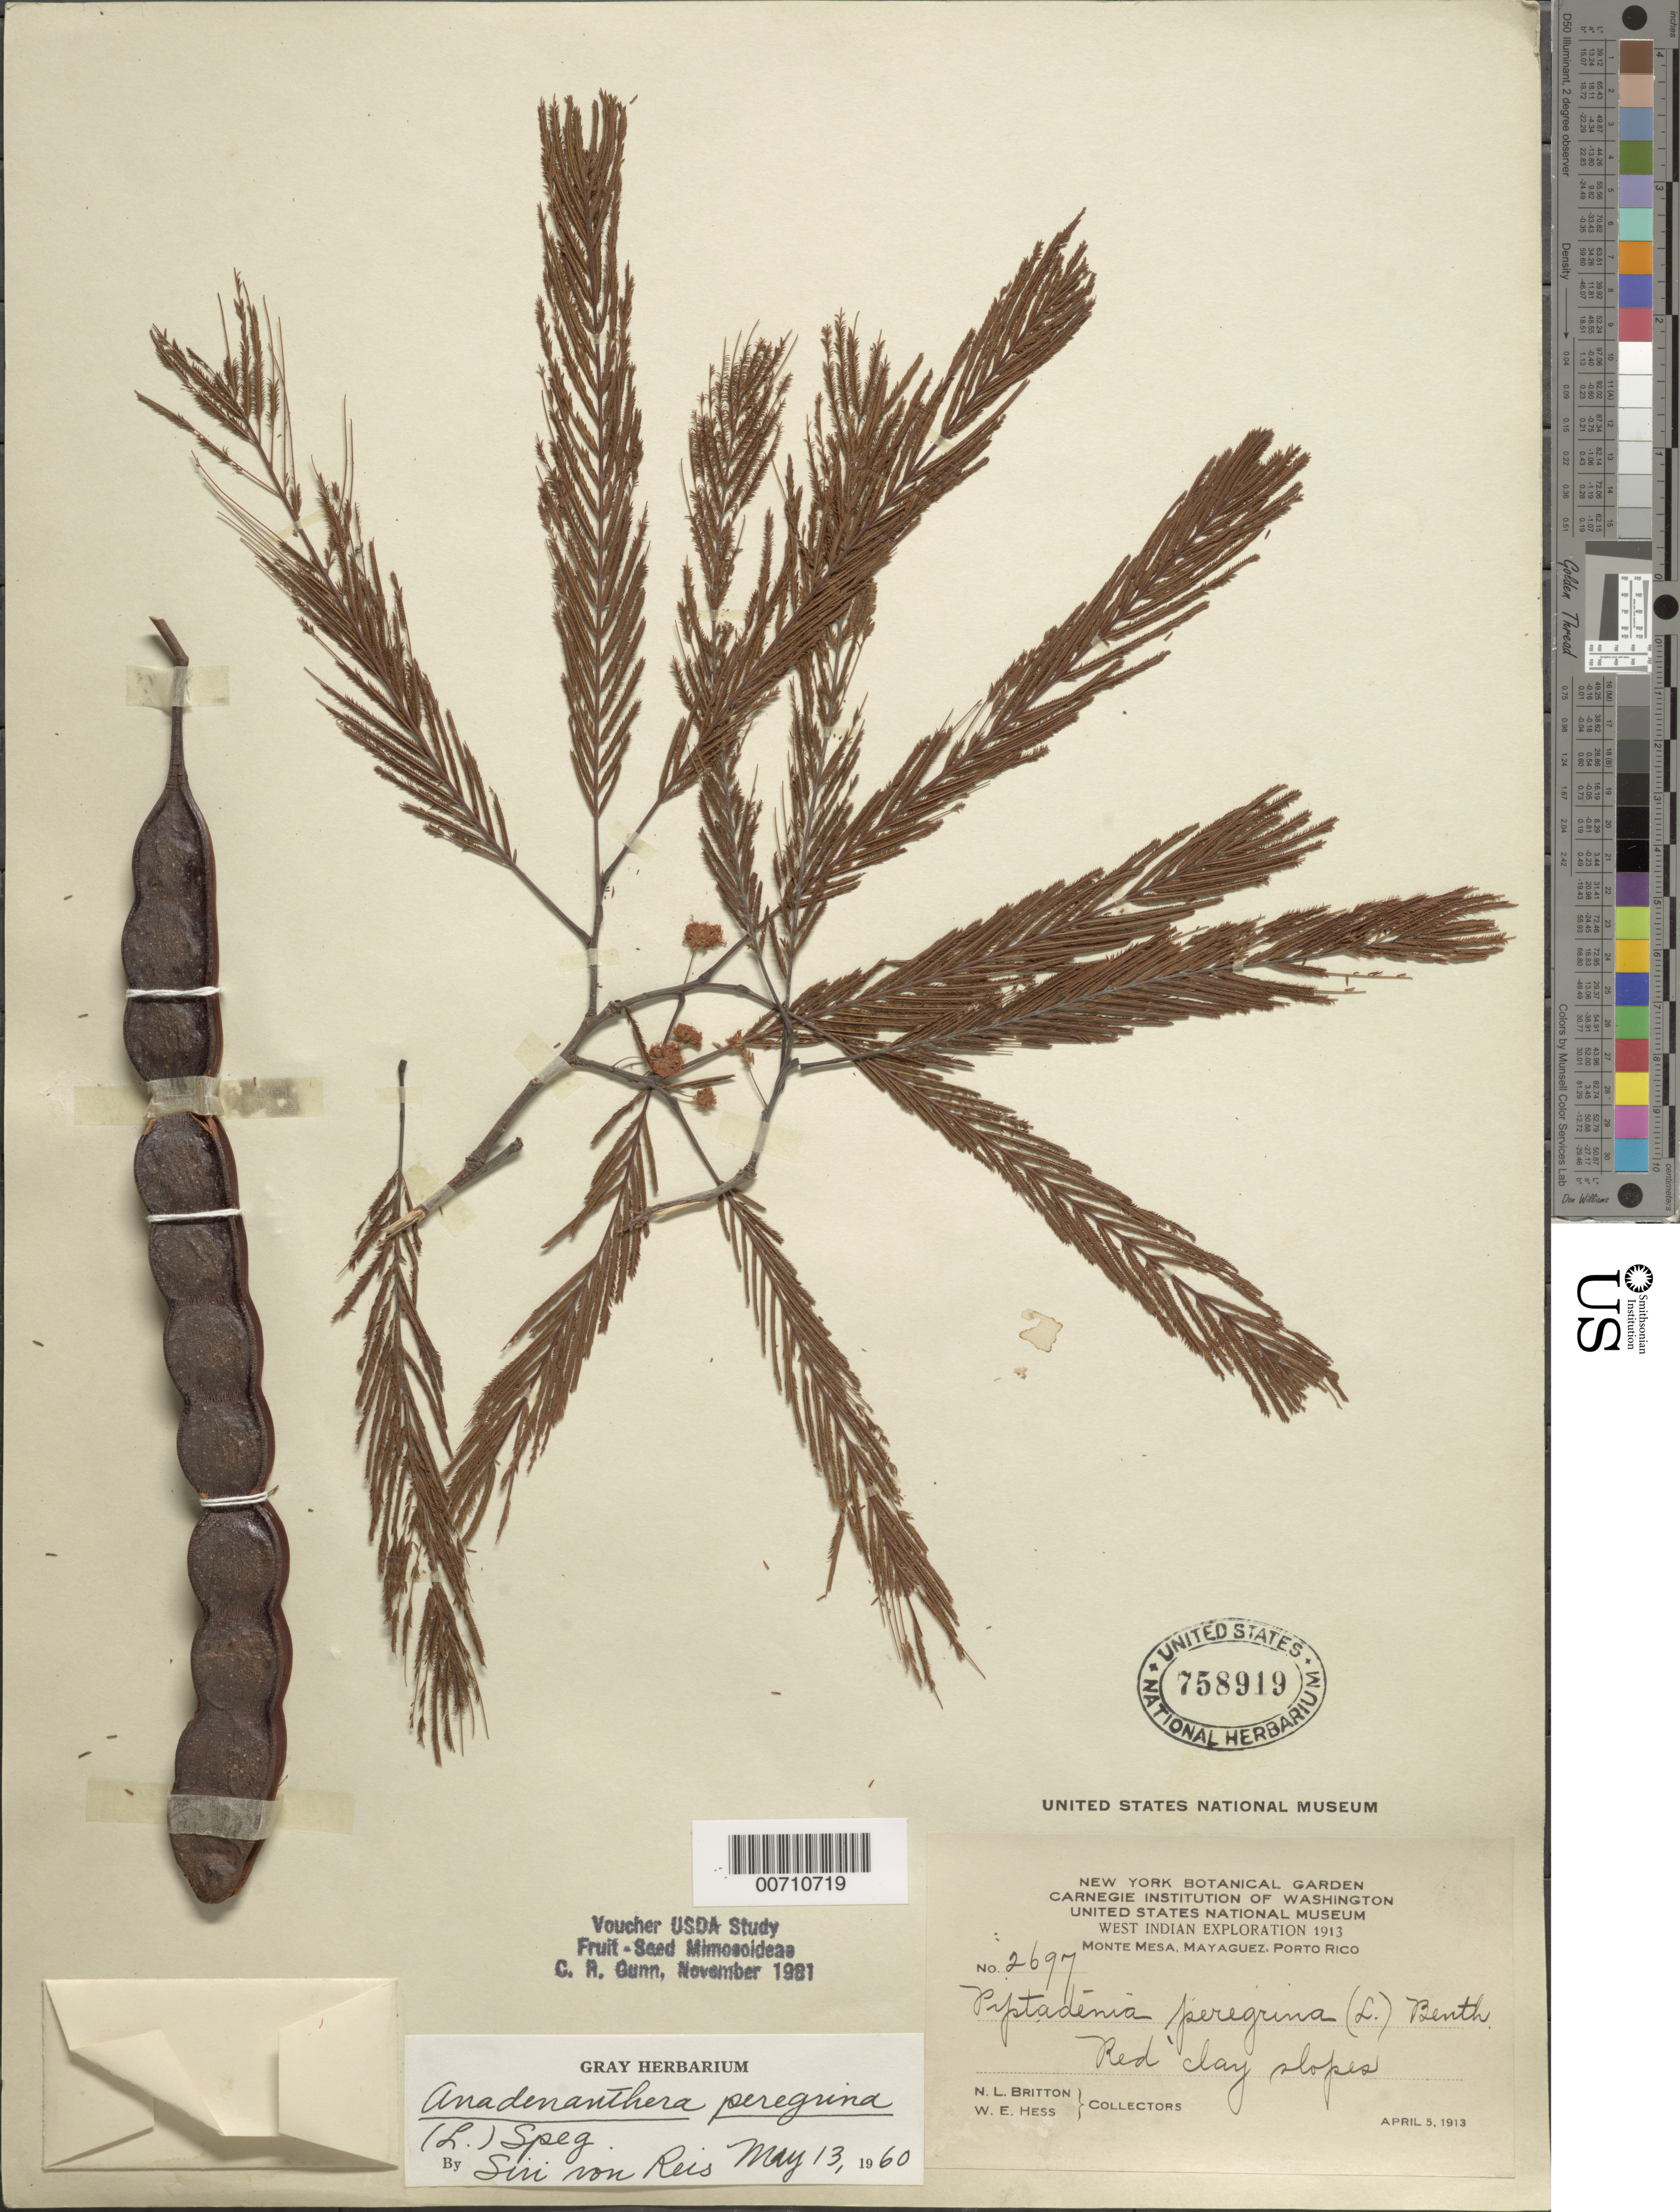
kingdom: Plantae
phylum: Tracheophyta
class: Magnoliopsida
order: Fabales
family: Fabaceae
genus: Anadenanthera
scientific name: Anadenanthera peregrina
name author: (L.) Speg.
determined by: Von Reis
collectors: N. Britton & W. Hess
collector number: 2697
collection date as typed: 05 Apr 1913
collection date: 1913-04-05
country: Puerto Rico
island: Greater Antilles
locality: Mayaguez, Monte Mesa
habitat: Red clay slopes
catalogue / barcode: US 758919